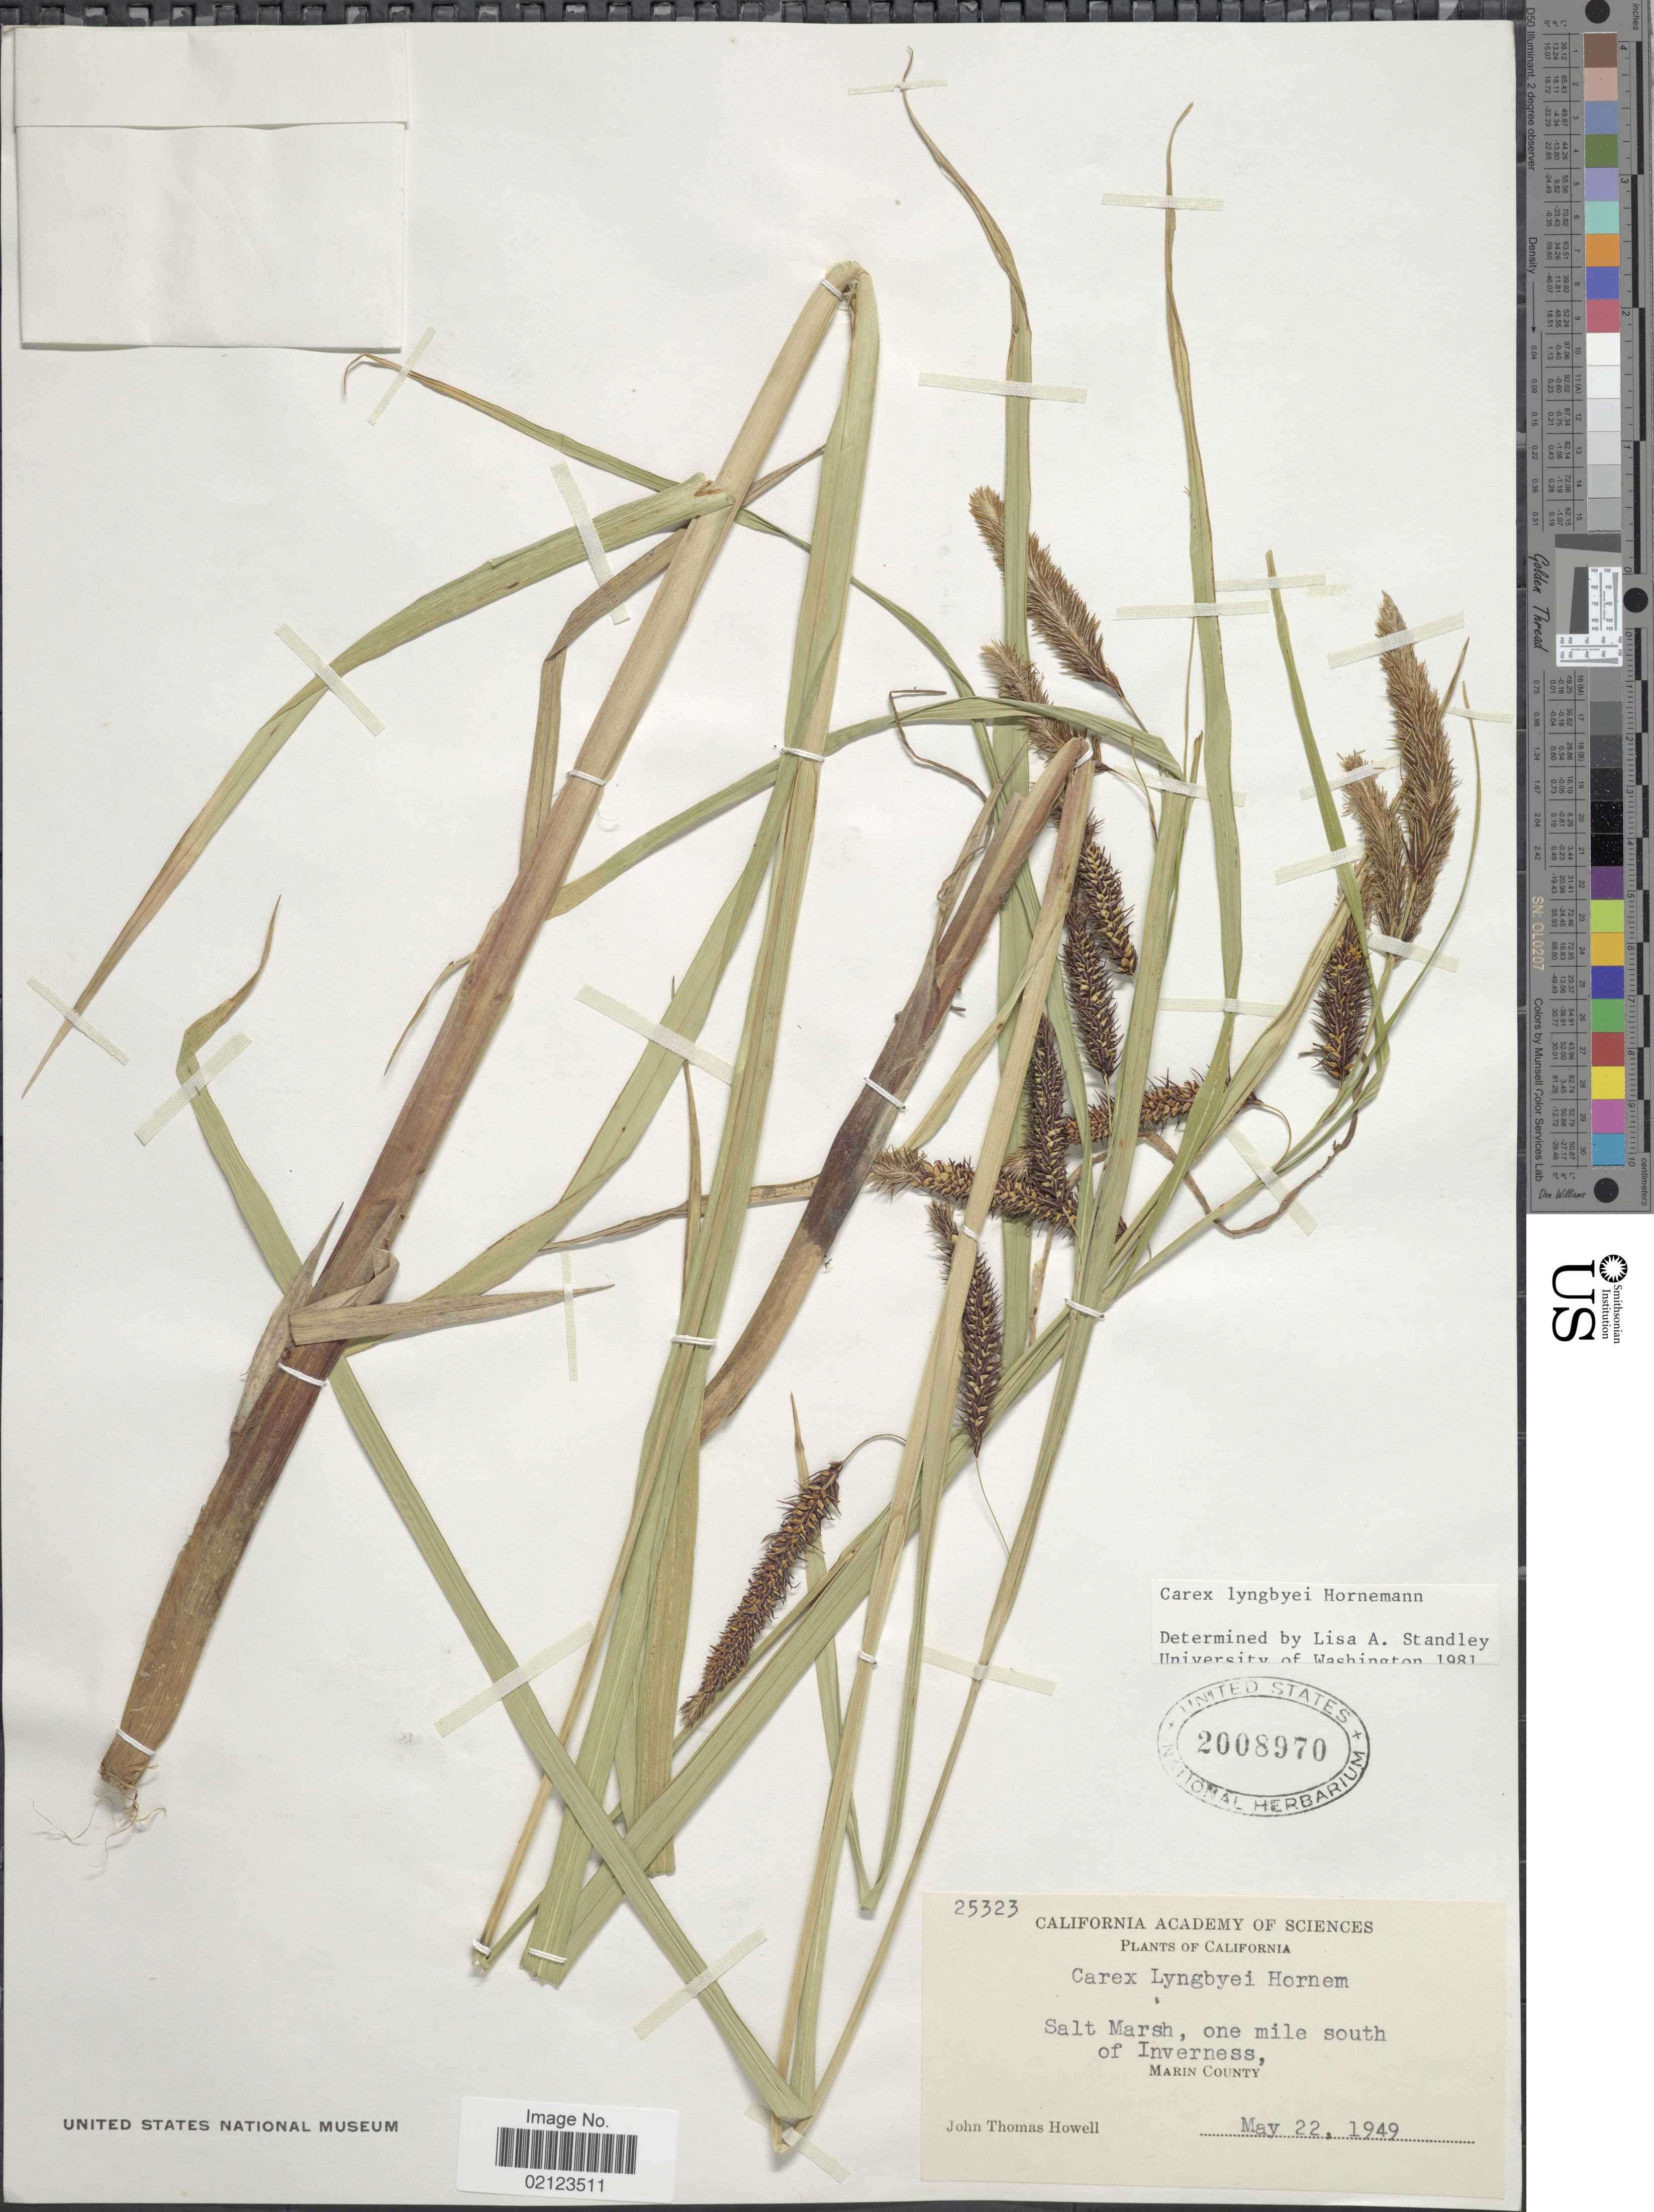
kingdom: Plantae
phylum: Tracheophyta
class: Liliopsida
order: Poales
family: Cyperaceae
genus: Carex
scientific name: Carex lyngbyei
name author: Hornem.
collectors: J. T. Howell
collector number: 25323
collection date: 1949-05-22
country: United States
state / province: California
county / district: Marin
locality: Salt Marsh, one mile south of Inverness, Marin County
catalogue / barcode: US 2008970